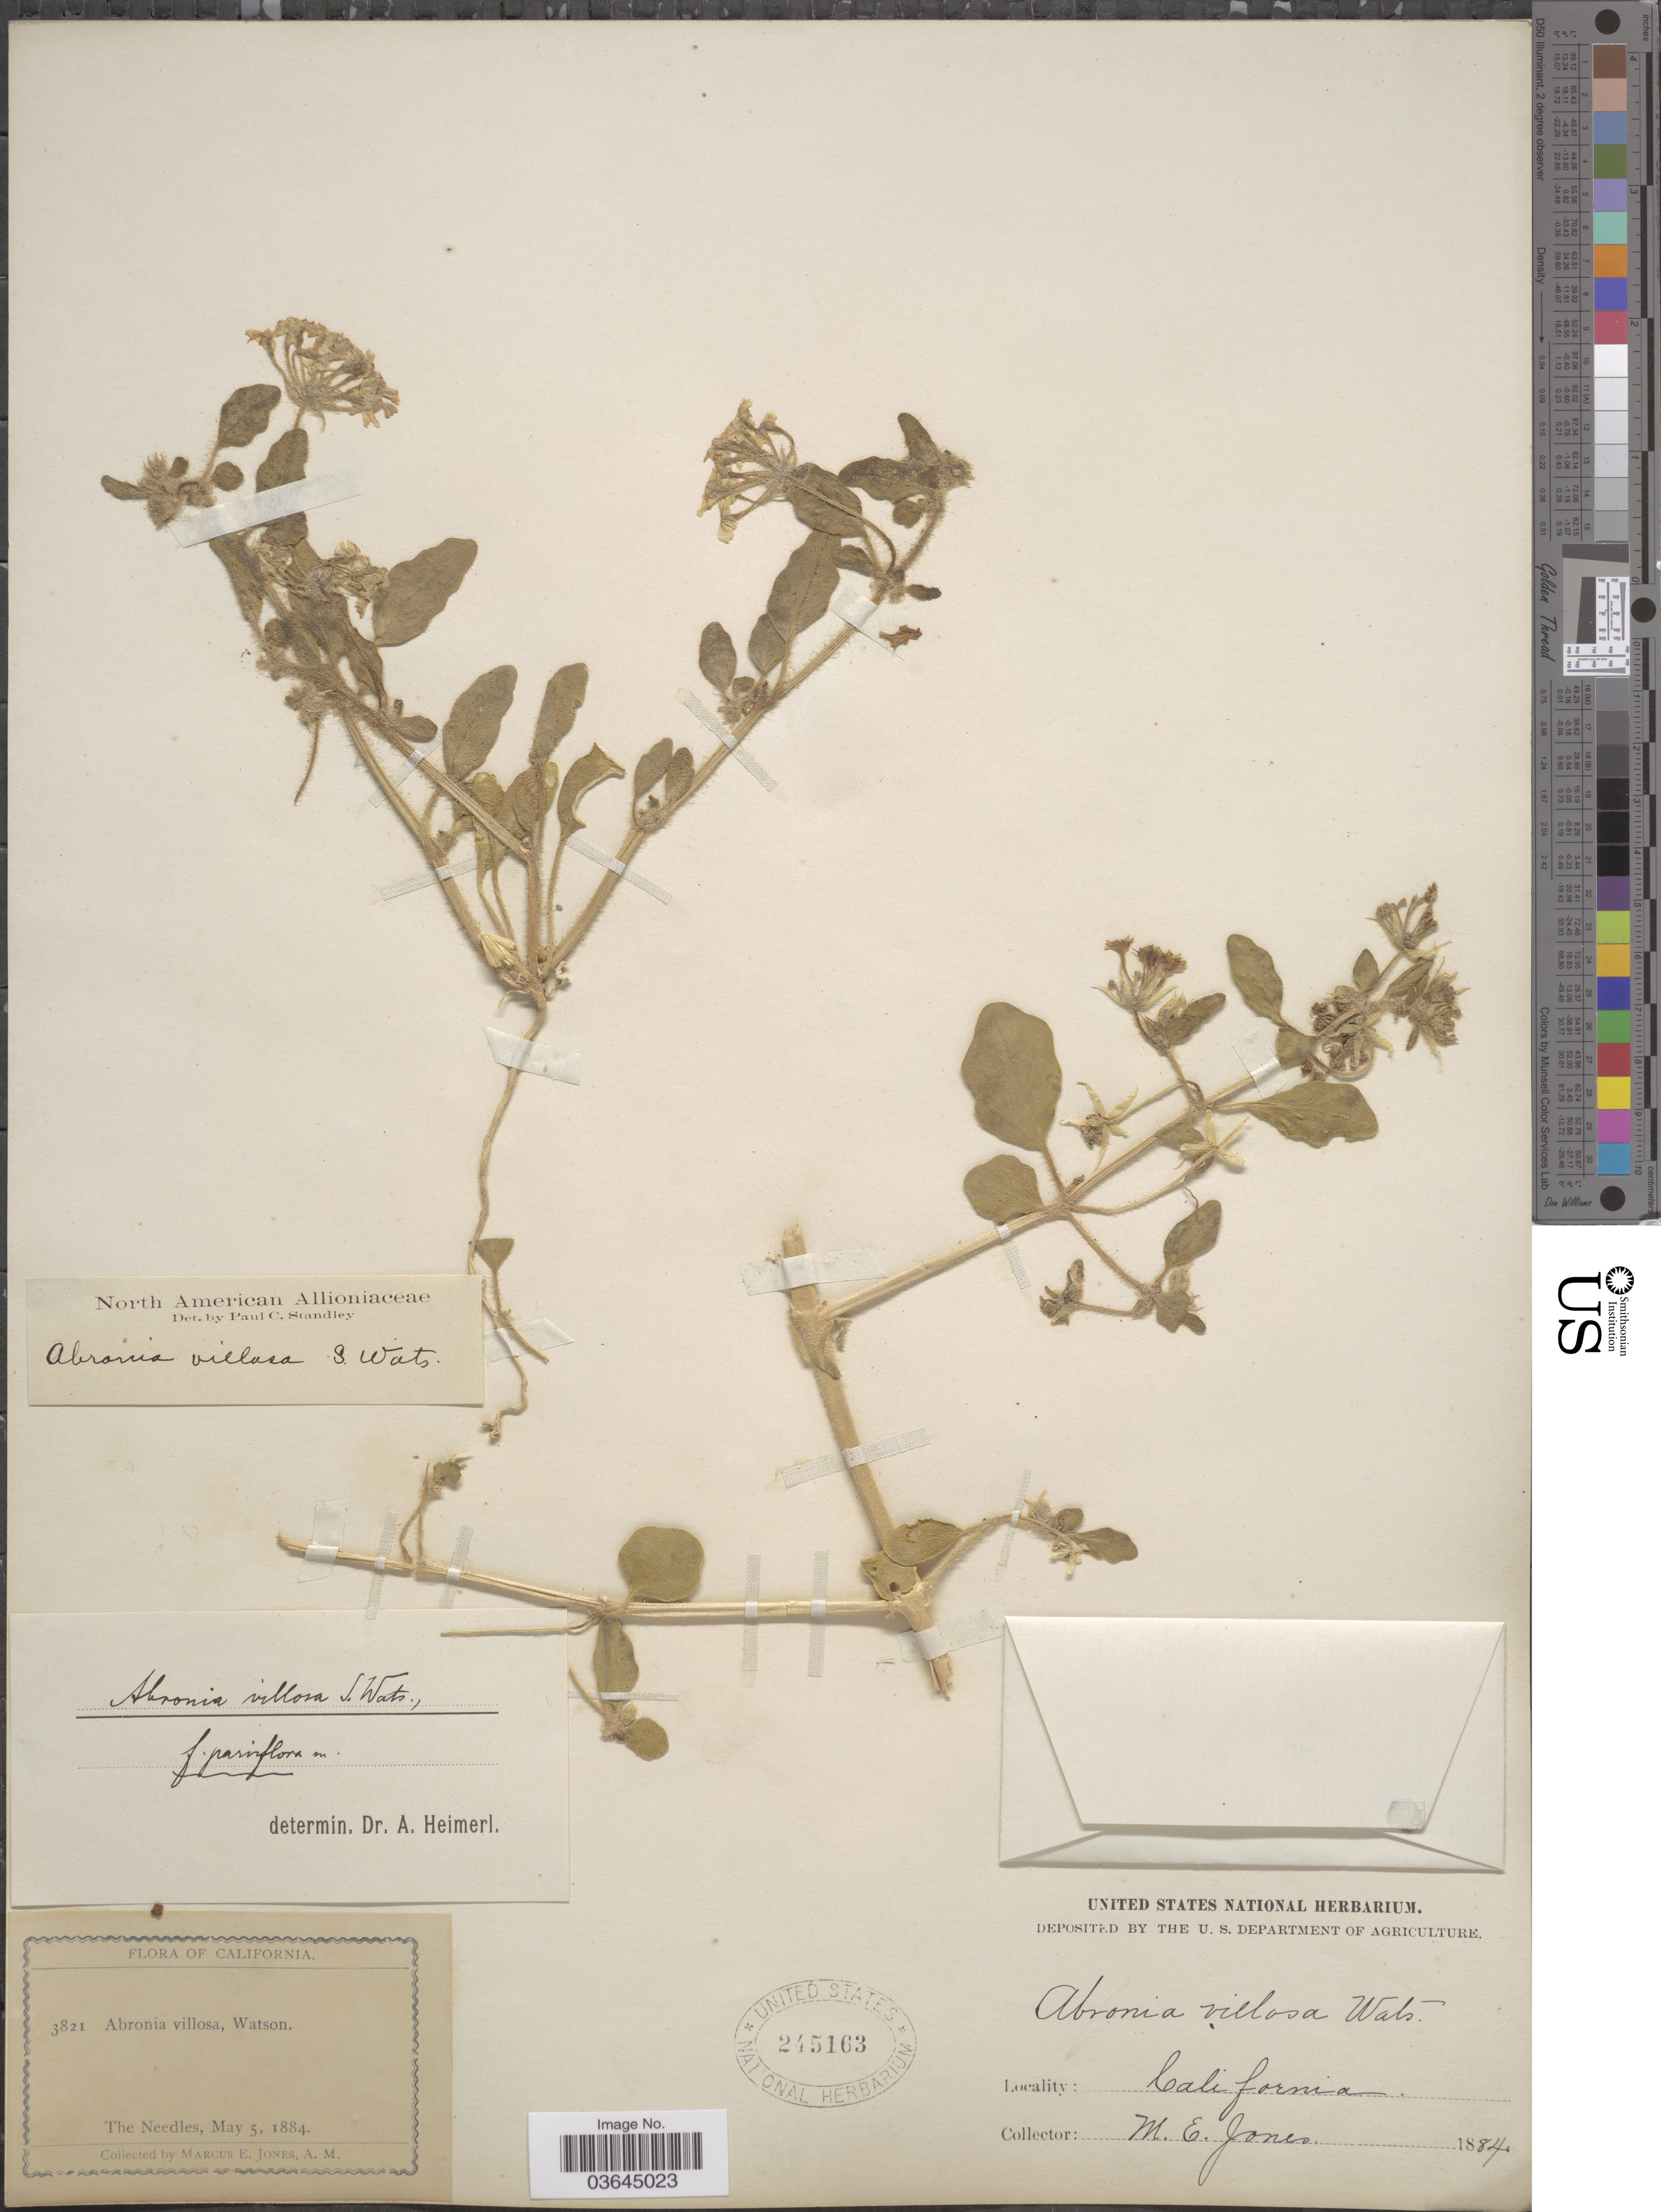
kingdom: Plantae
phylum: Tracheophyta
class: Magnoliopsida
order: Caryophyllales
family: Nyctaginaceae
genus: Abronia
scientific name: Abronia villosa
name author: S. Watson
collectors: M. E. Jones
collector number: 3821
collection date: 1884-05-05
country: United States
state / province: California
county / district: San Bernardino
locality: The Needles.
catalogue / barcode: US 245163